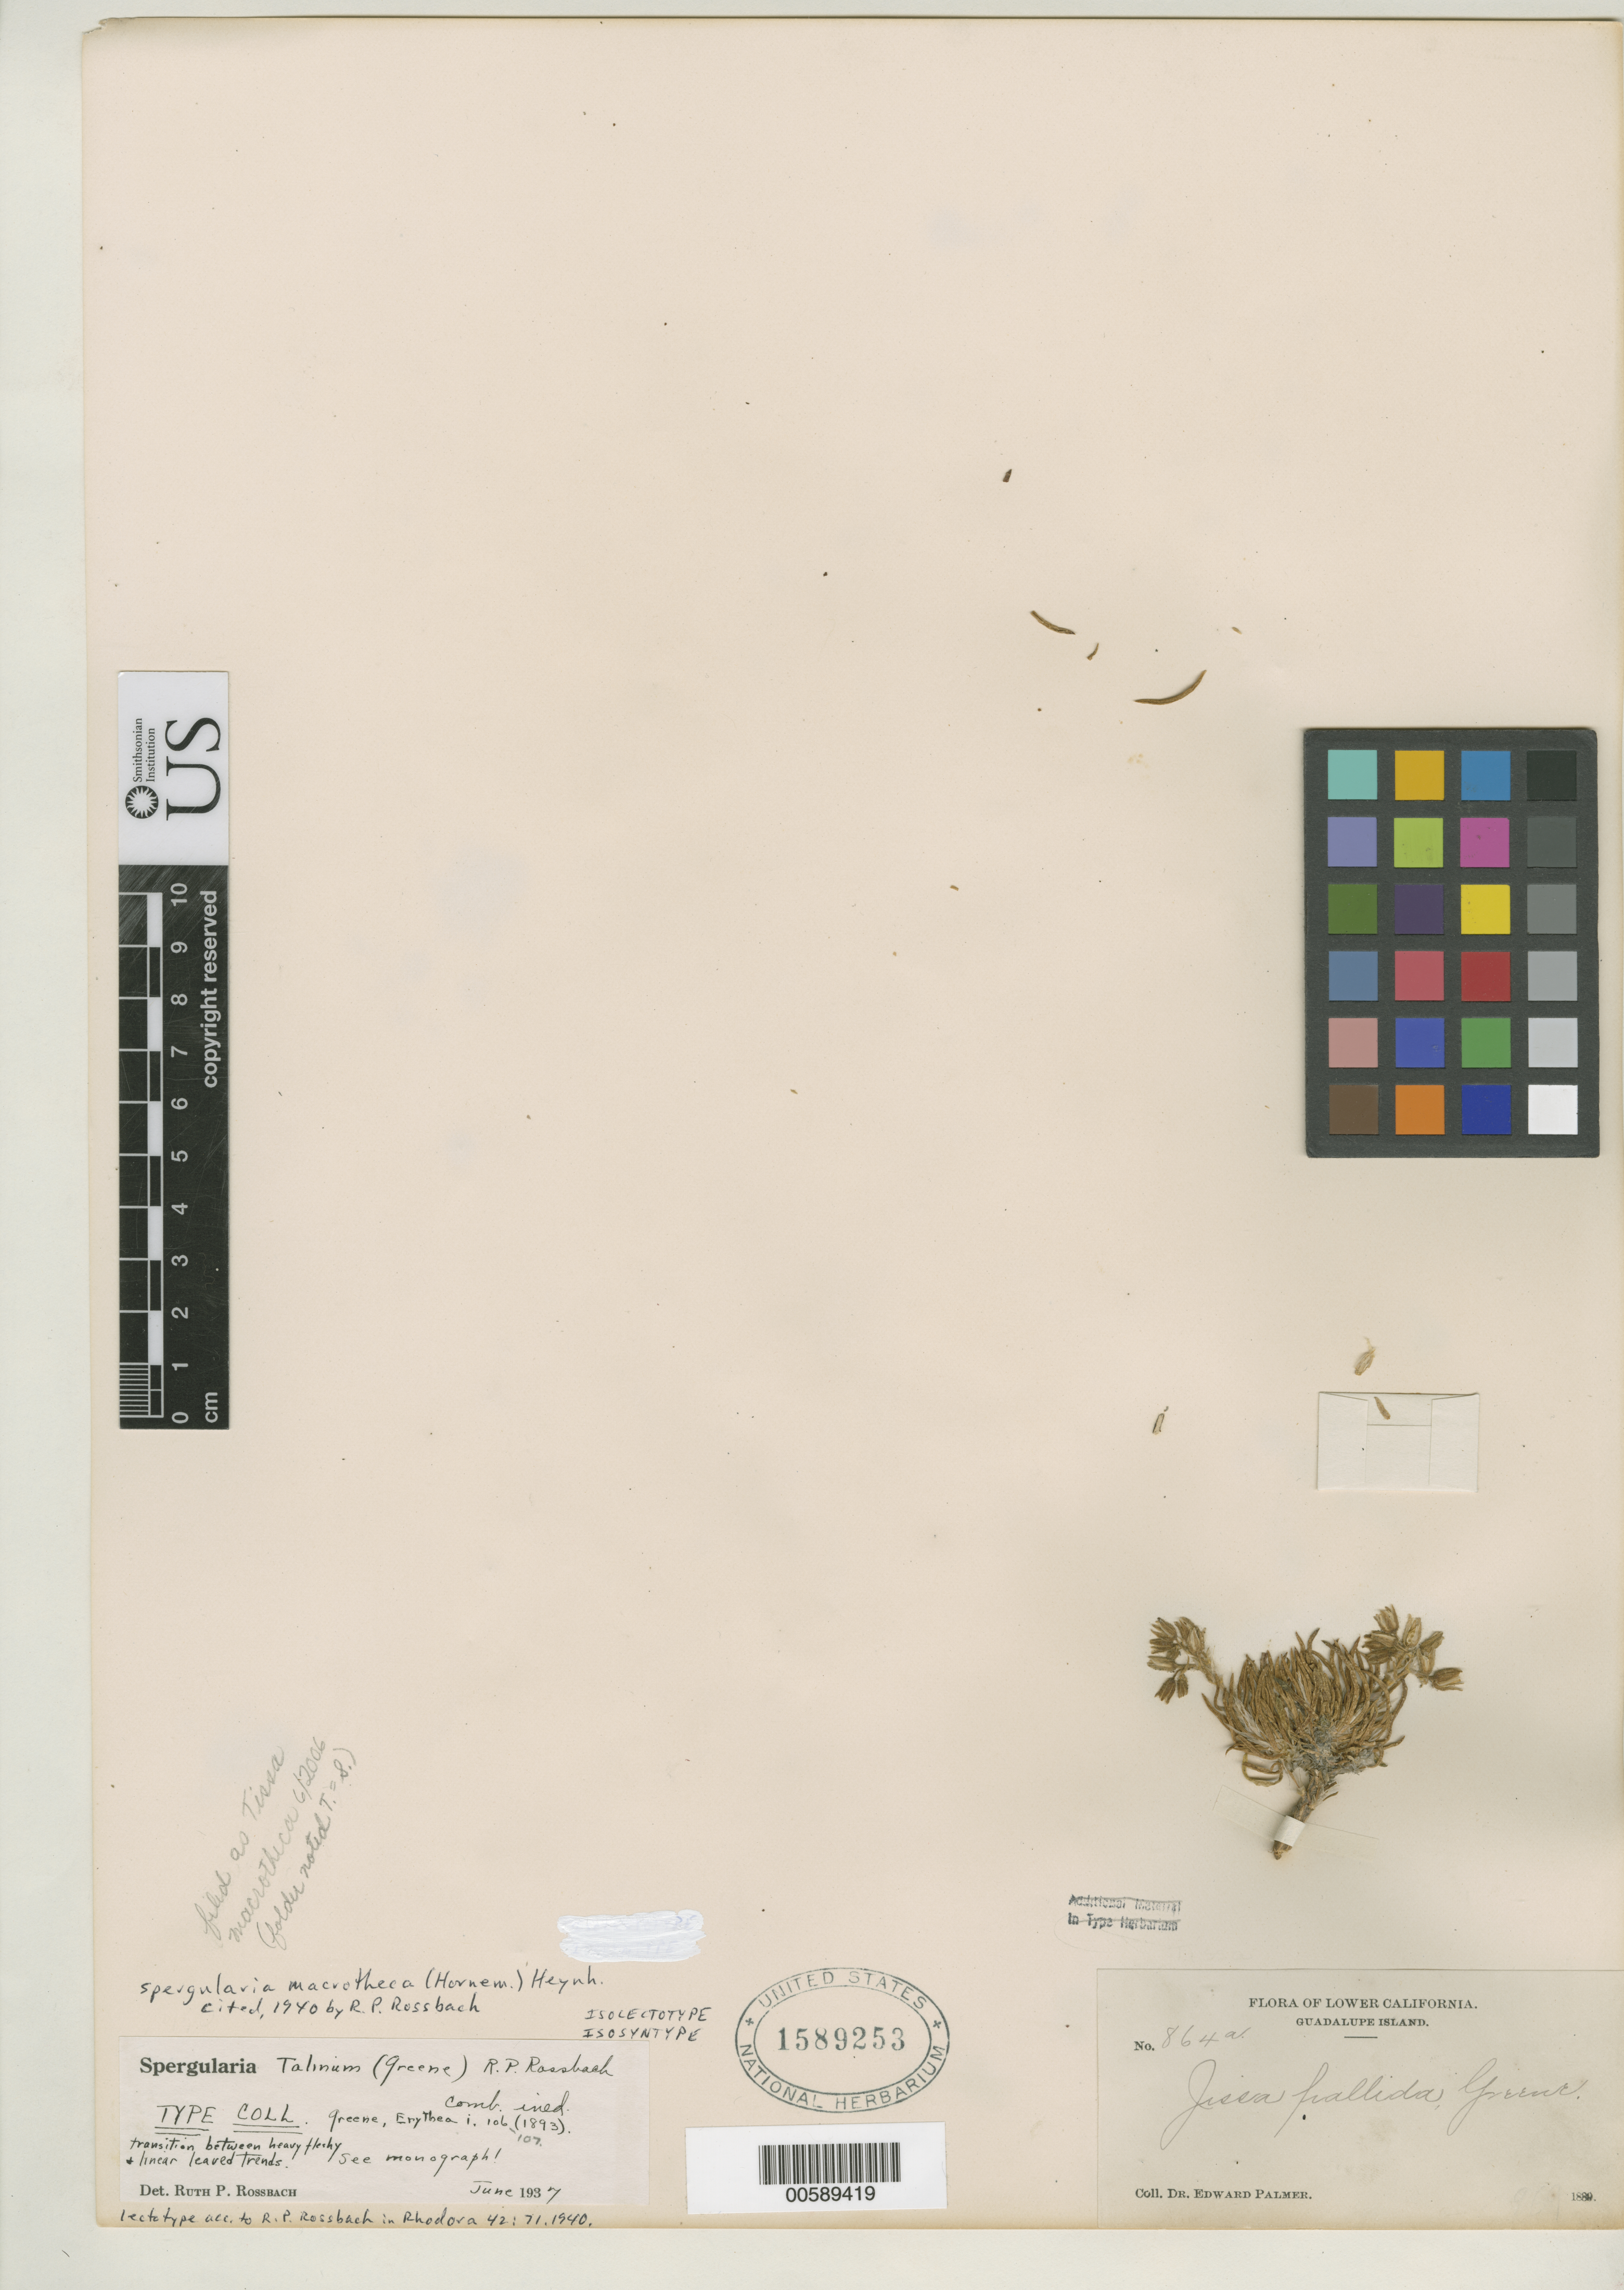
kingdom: Plantae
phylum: Tracheophyta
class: Magnoliopsida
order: Caryophyllales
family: Caryophyllaceae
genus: Tissa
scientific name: Tissa talinum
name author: Greene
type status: Lectotype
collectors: E. Palmer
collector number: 864a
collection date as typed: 1889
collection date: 1889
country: Mexico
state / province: Baja California Norte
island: Guadalupe Island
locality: Guadalupe Island.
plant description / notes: Annotated by R.P. Rossbach as "Spergularia Talinum (Greene) R.P. Rossbach comb. ined." Combination apparently unpublished, currently accepted name as cited by R.P. Rossbach, Rhodora 42: 70-71 (1940).; Rossbach cites Palmer 864a as "type collection" with duplicates at 3 herbaria; second-step lectotypification still required.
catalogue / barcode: US 1589253